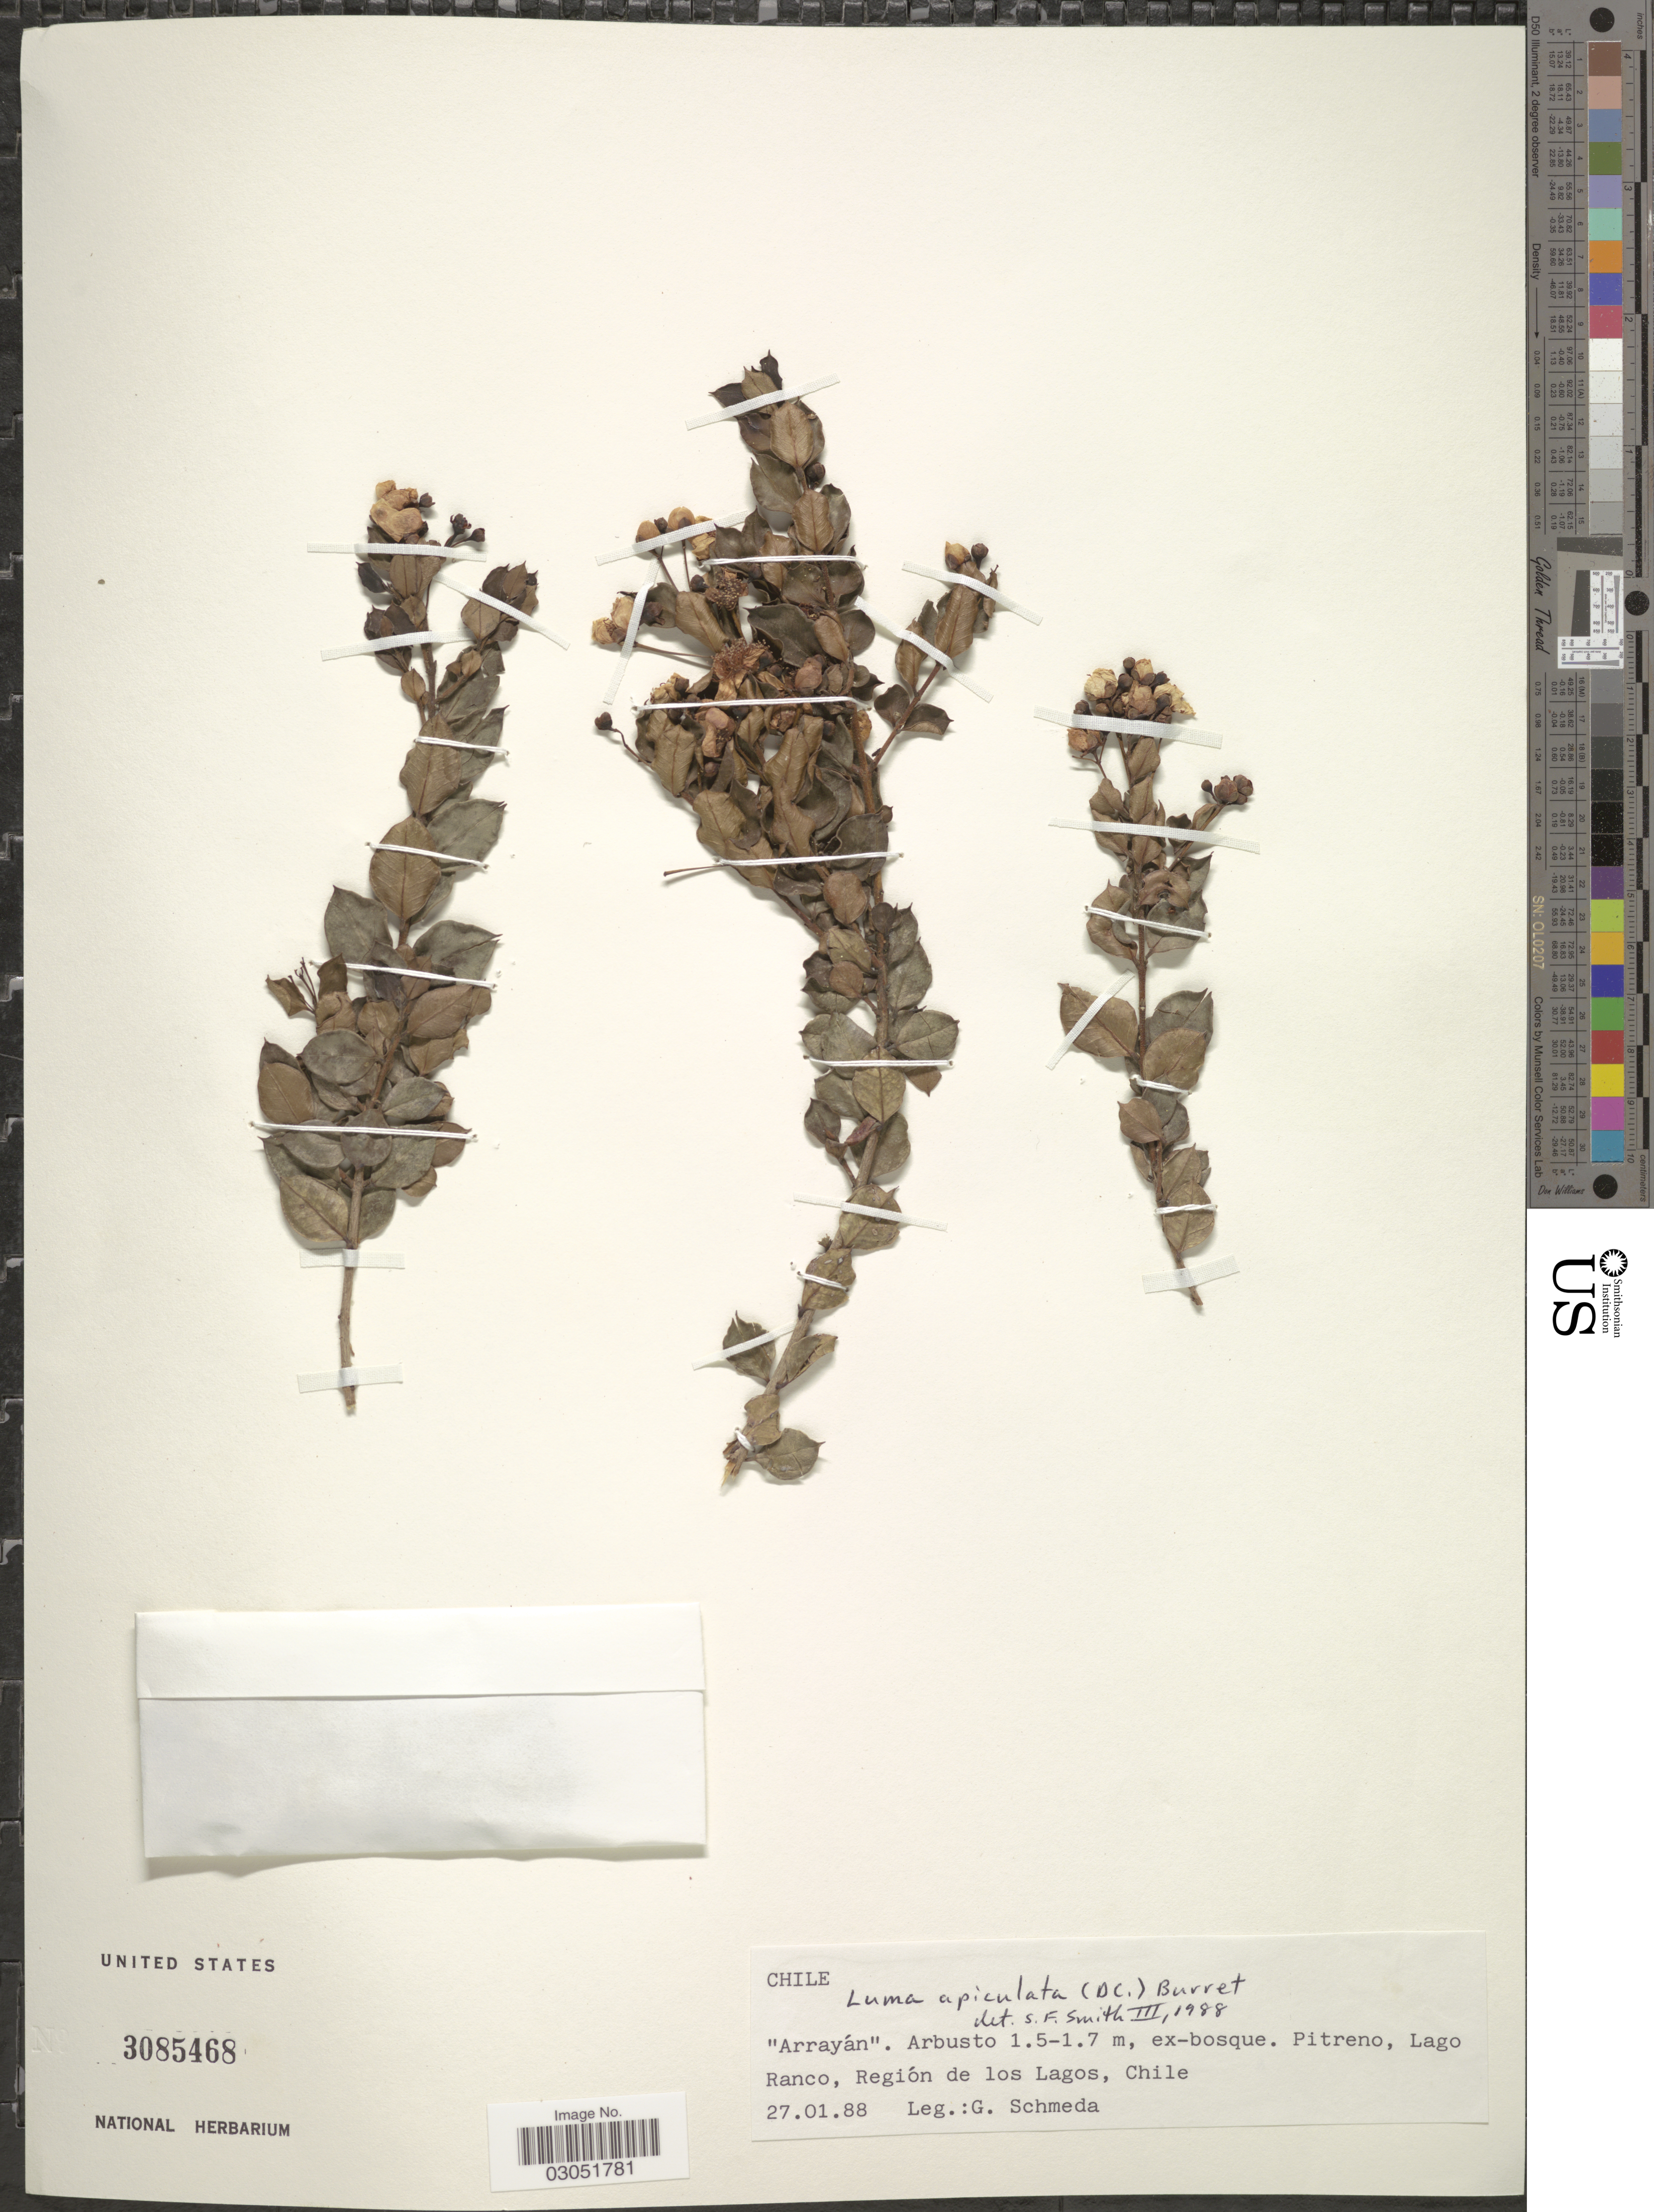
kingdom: Plantae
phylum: Tracheophyta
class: Magnoliopsida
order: Myrtales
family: Myrtaceae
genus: Luma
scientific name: Luma apiculata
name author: (DC.) Burret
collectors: G. Schmeda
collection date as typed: Transcribed d/m/y: 27/1/88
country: Chile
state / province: Los Lagos (X)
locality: Pitreno, Lago Ranco, Región de Los Lagos.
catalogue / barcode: US 3085468